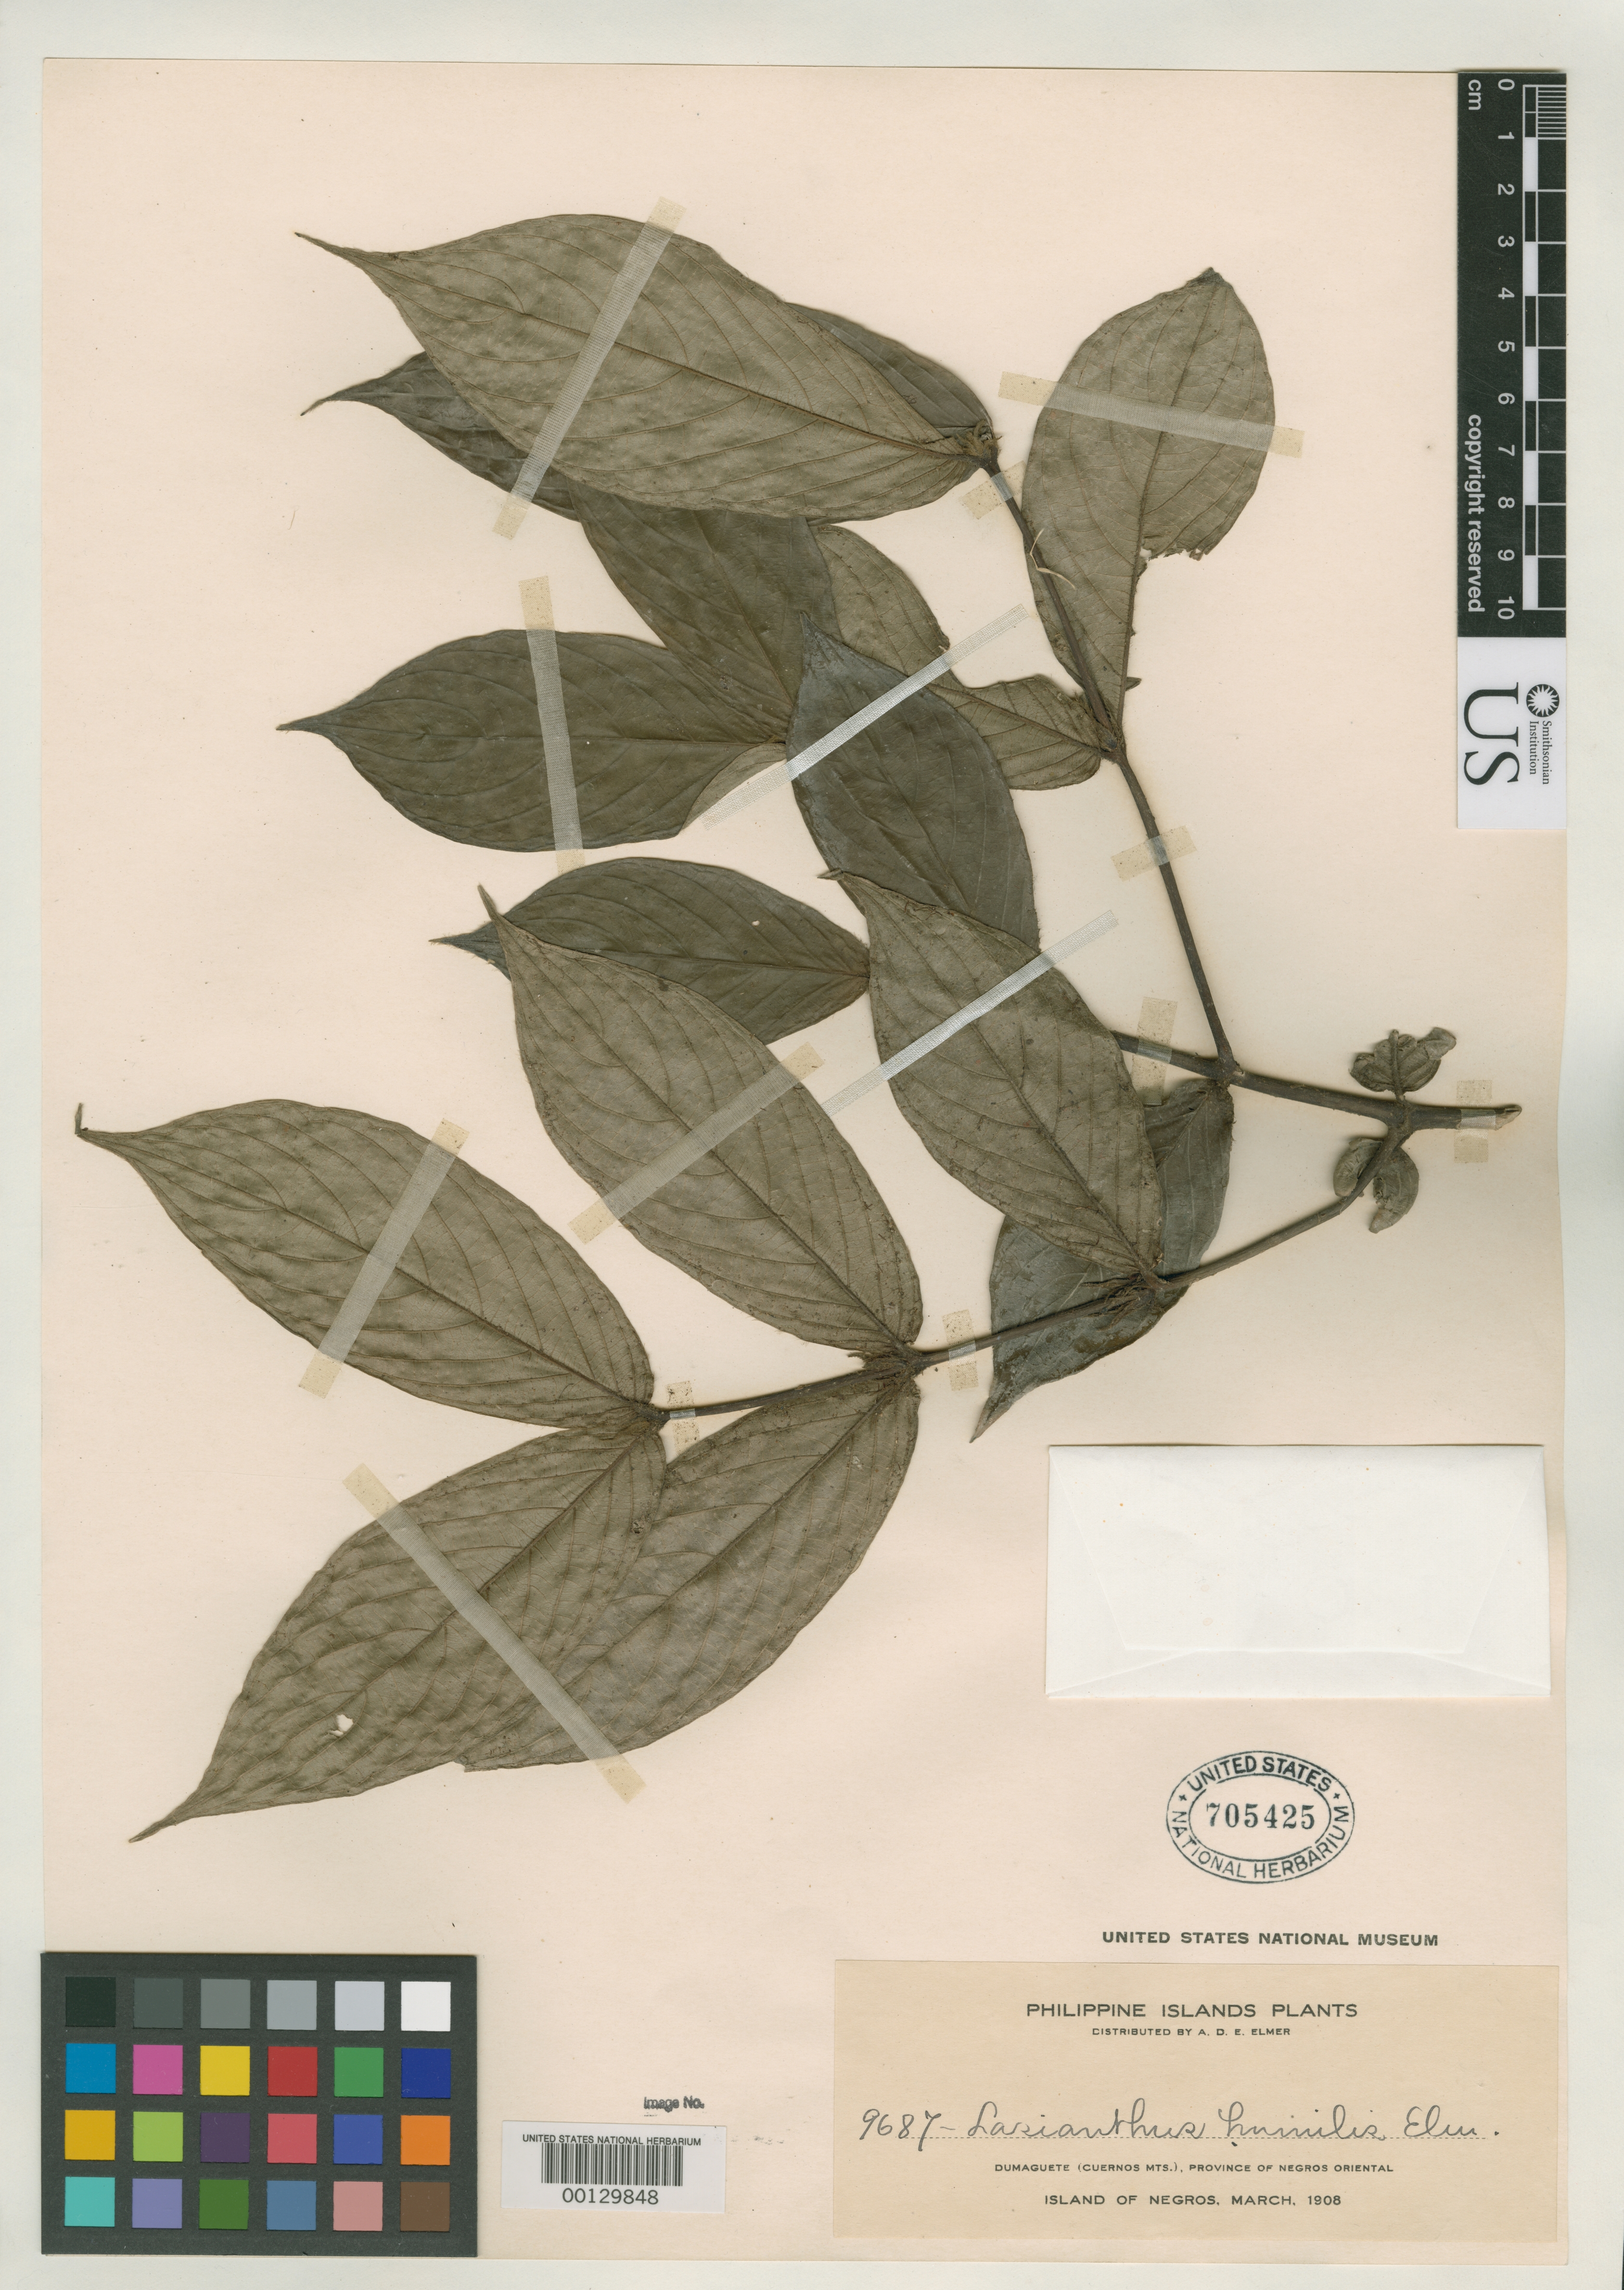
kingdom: Plantae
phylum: Tracheophyta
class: Magnoliopsida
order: Gentianales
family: Rubiaceae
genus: Lasianthus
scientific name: Lasianthus humilis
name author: Elmer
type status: Isotype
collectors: A. D. E. Elmer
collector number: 9687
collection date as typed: Mar 1908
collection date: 1908-03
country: Philippines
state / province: Central Visayas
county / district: Negros Oriental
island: Negros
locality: Dumaguete (Cuernos Mts.).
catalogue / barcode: US 705425